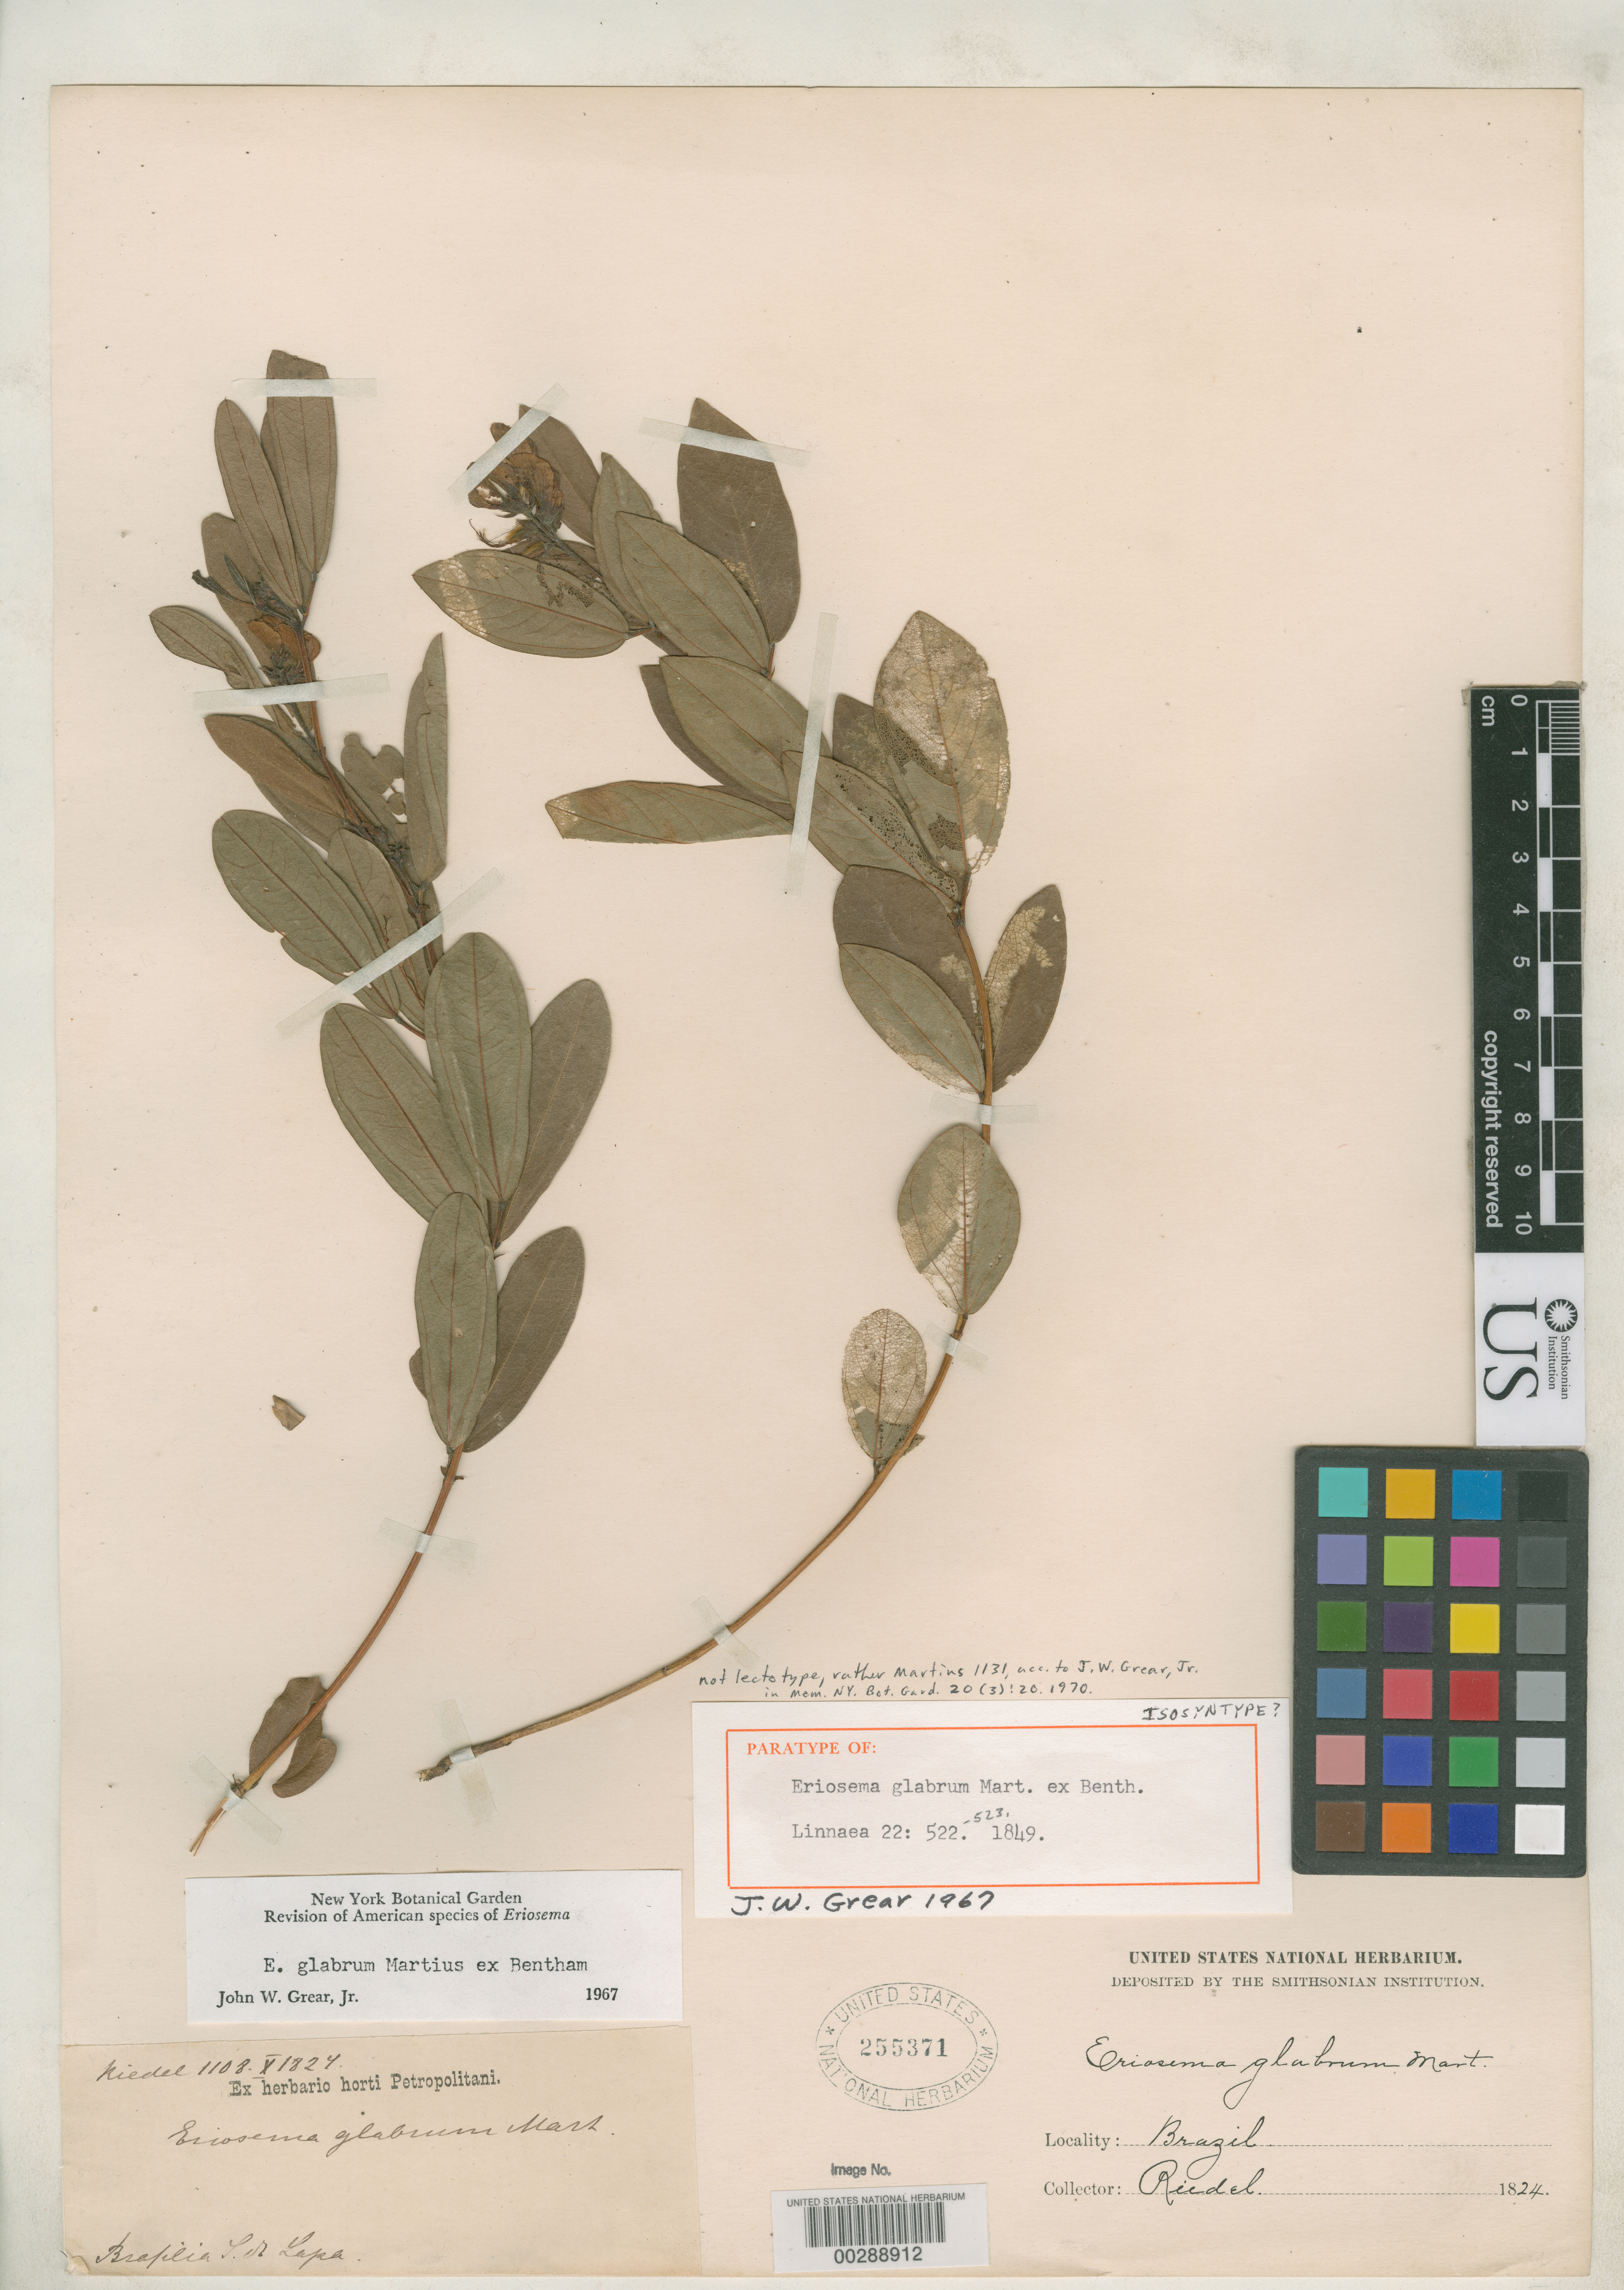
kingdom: Plantae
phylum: Tracheophyta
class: Magnoliopsida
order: Fabales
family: Fabaceae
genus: Eriosema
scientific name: Eriosema glabrum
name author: Mart. in Benth.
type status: Isosyntype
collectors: L. Riedel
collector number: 1108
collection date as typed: Oct 1824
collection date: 1824-10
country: Brazil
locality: Lapa.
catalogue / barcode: US 255371